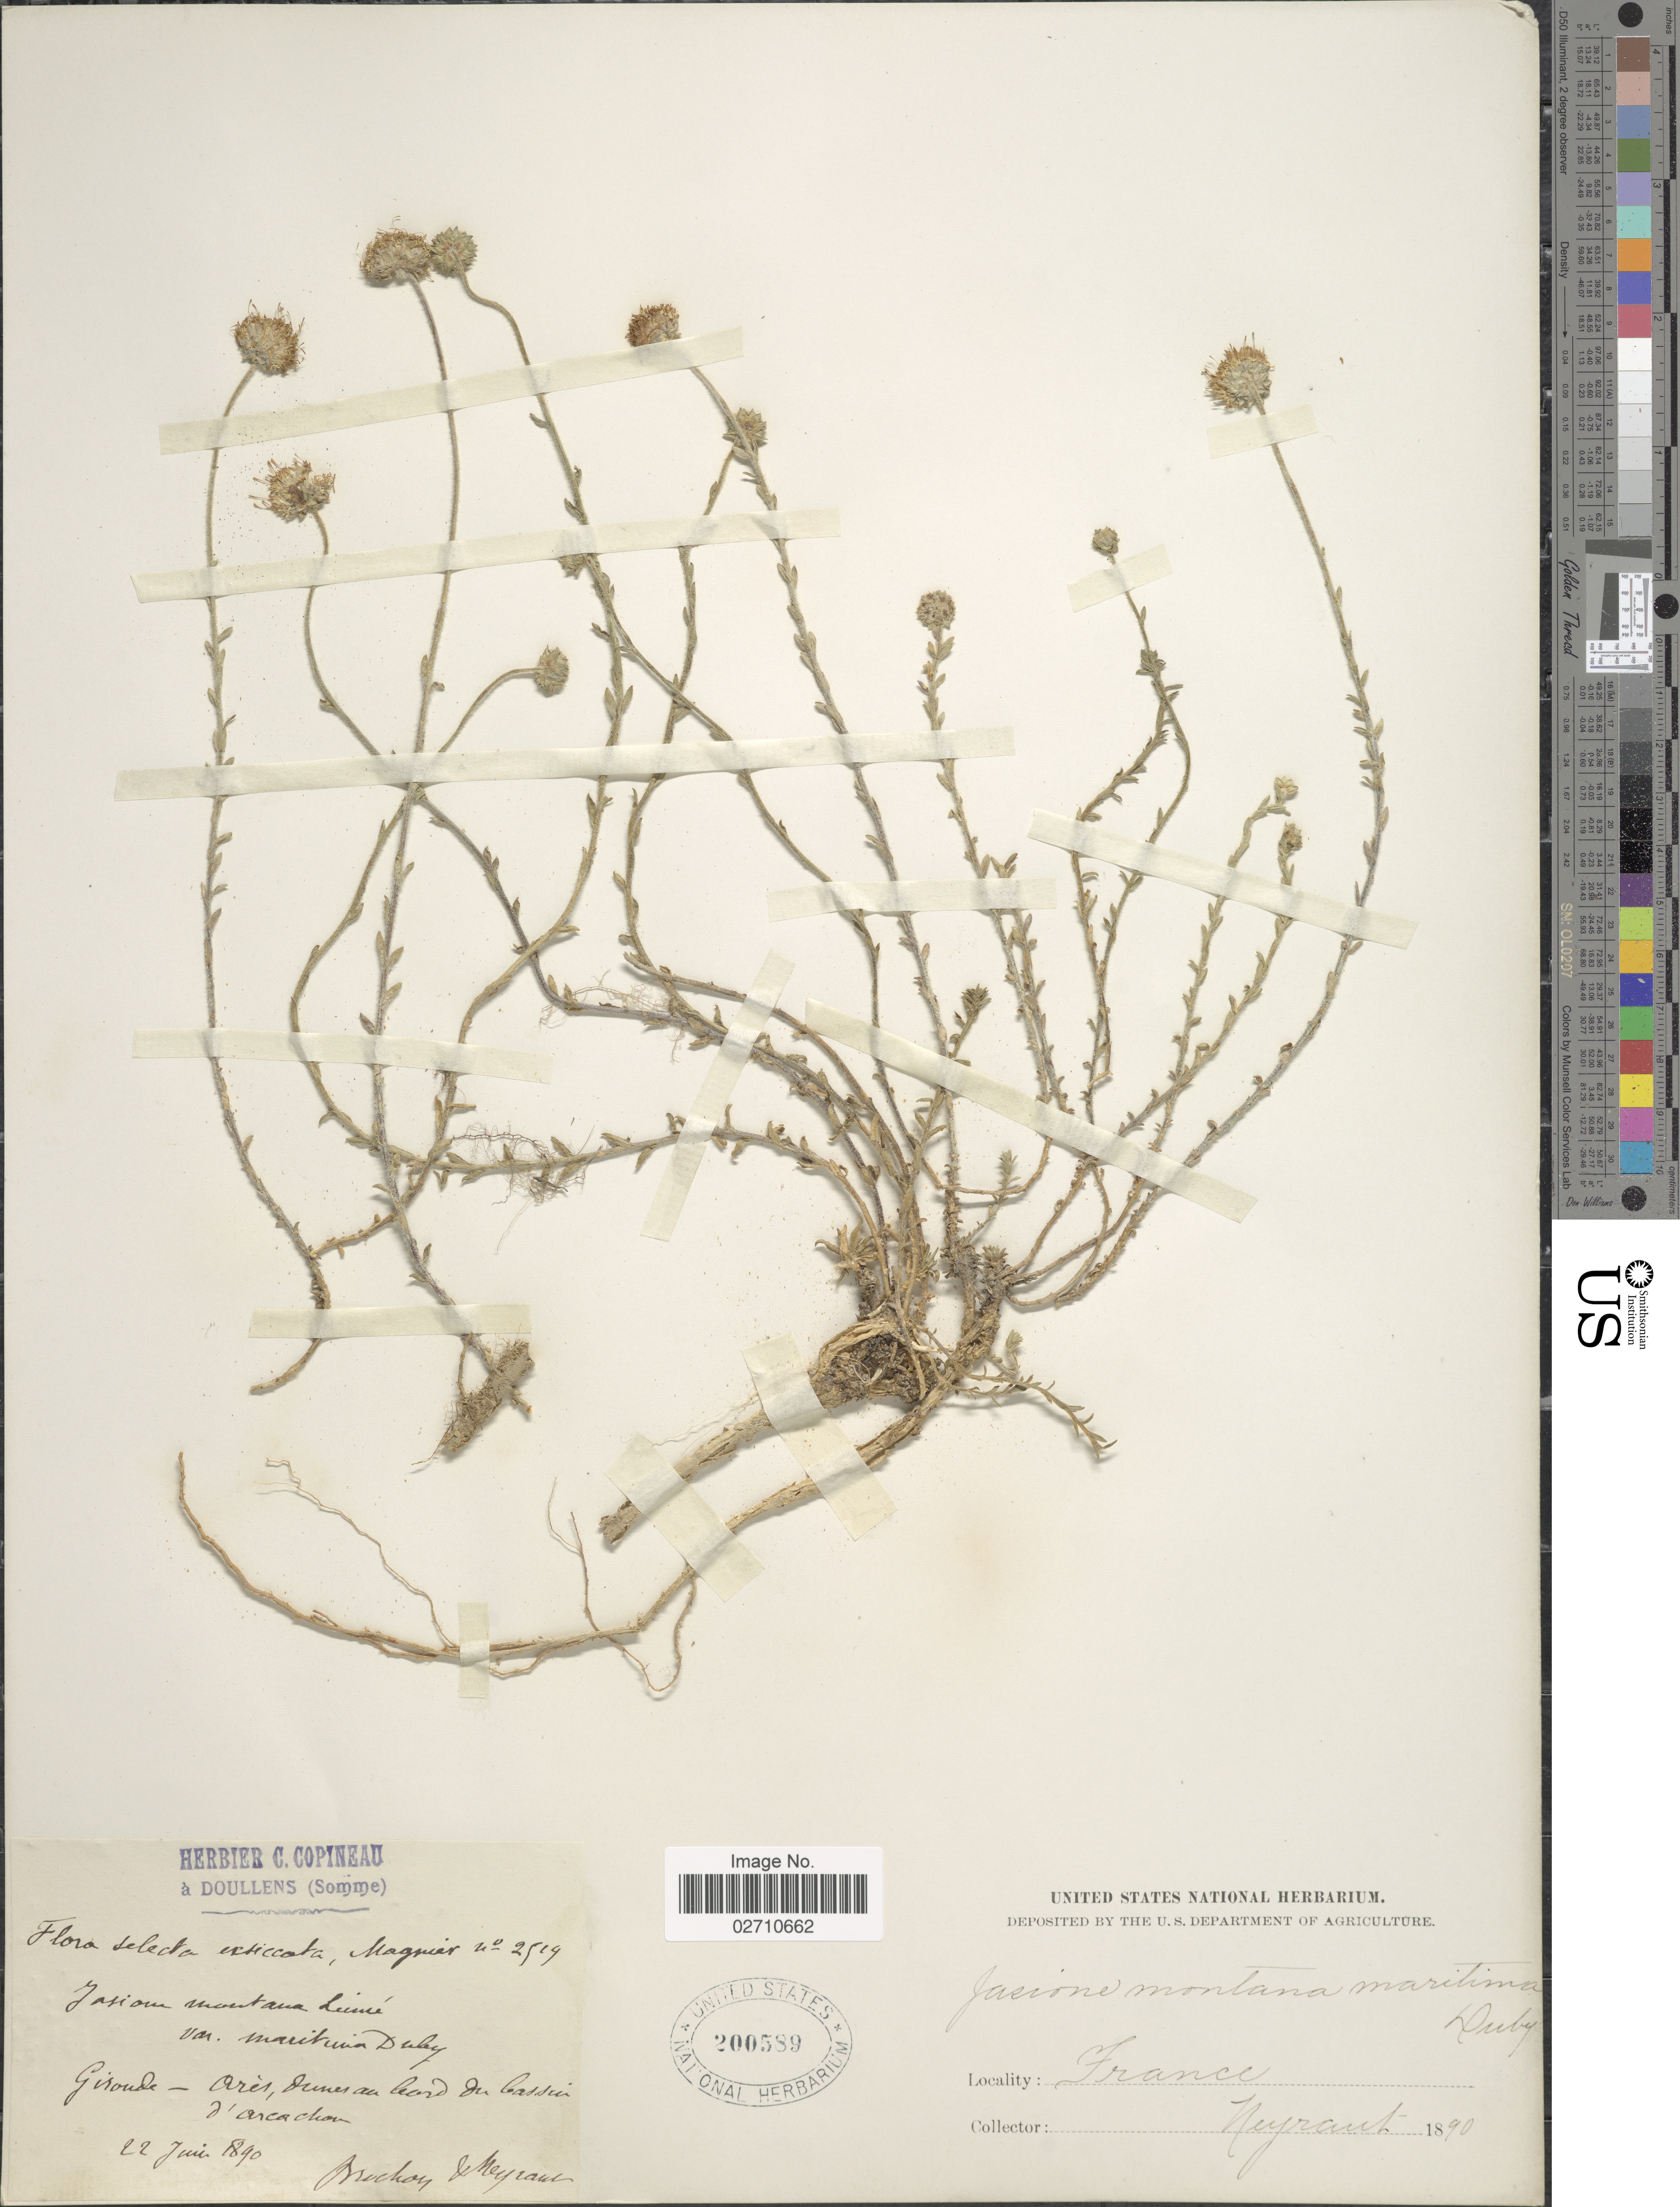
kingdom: Plantae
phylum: Tracheophyta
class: Magnoliopsida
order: Asterales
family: Campanulaceae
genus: Jasione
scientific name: Jasione montana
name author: L.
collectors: Bruchoy & Neyraut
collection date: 1890-06-22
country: France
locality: Giroude - ares dunes au bord du bassin d'arcachow [interpreted]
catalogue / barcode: US 200589